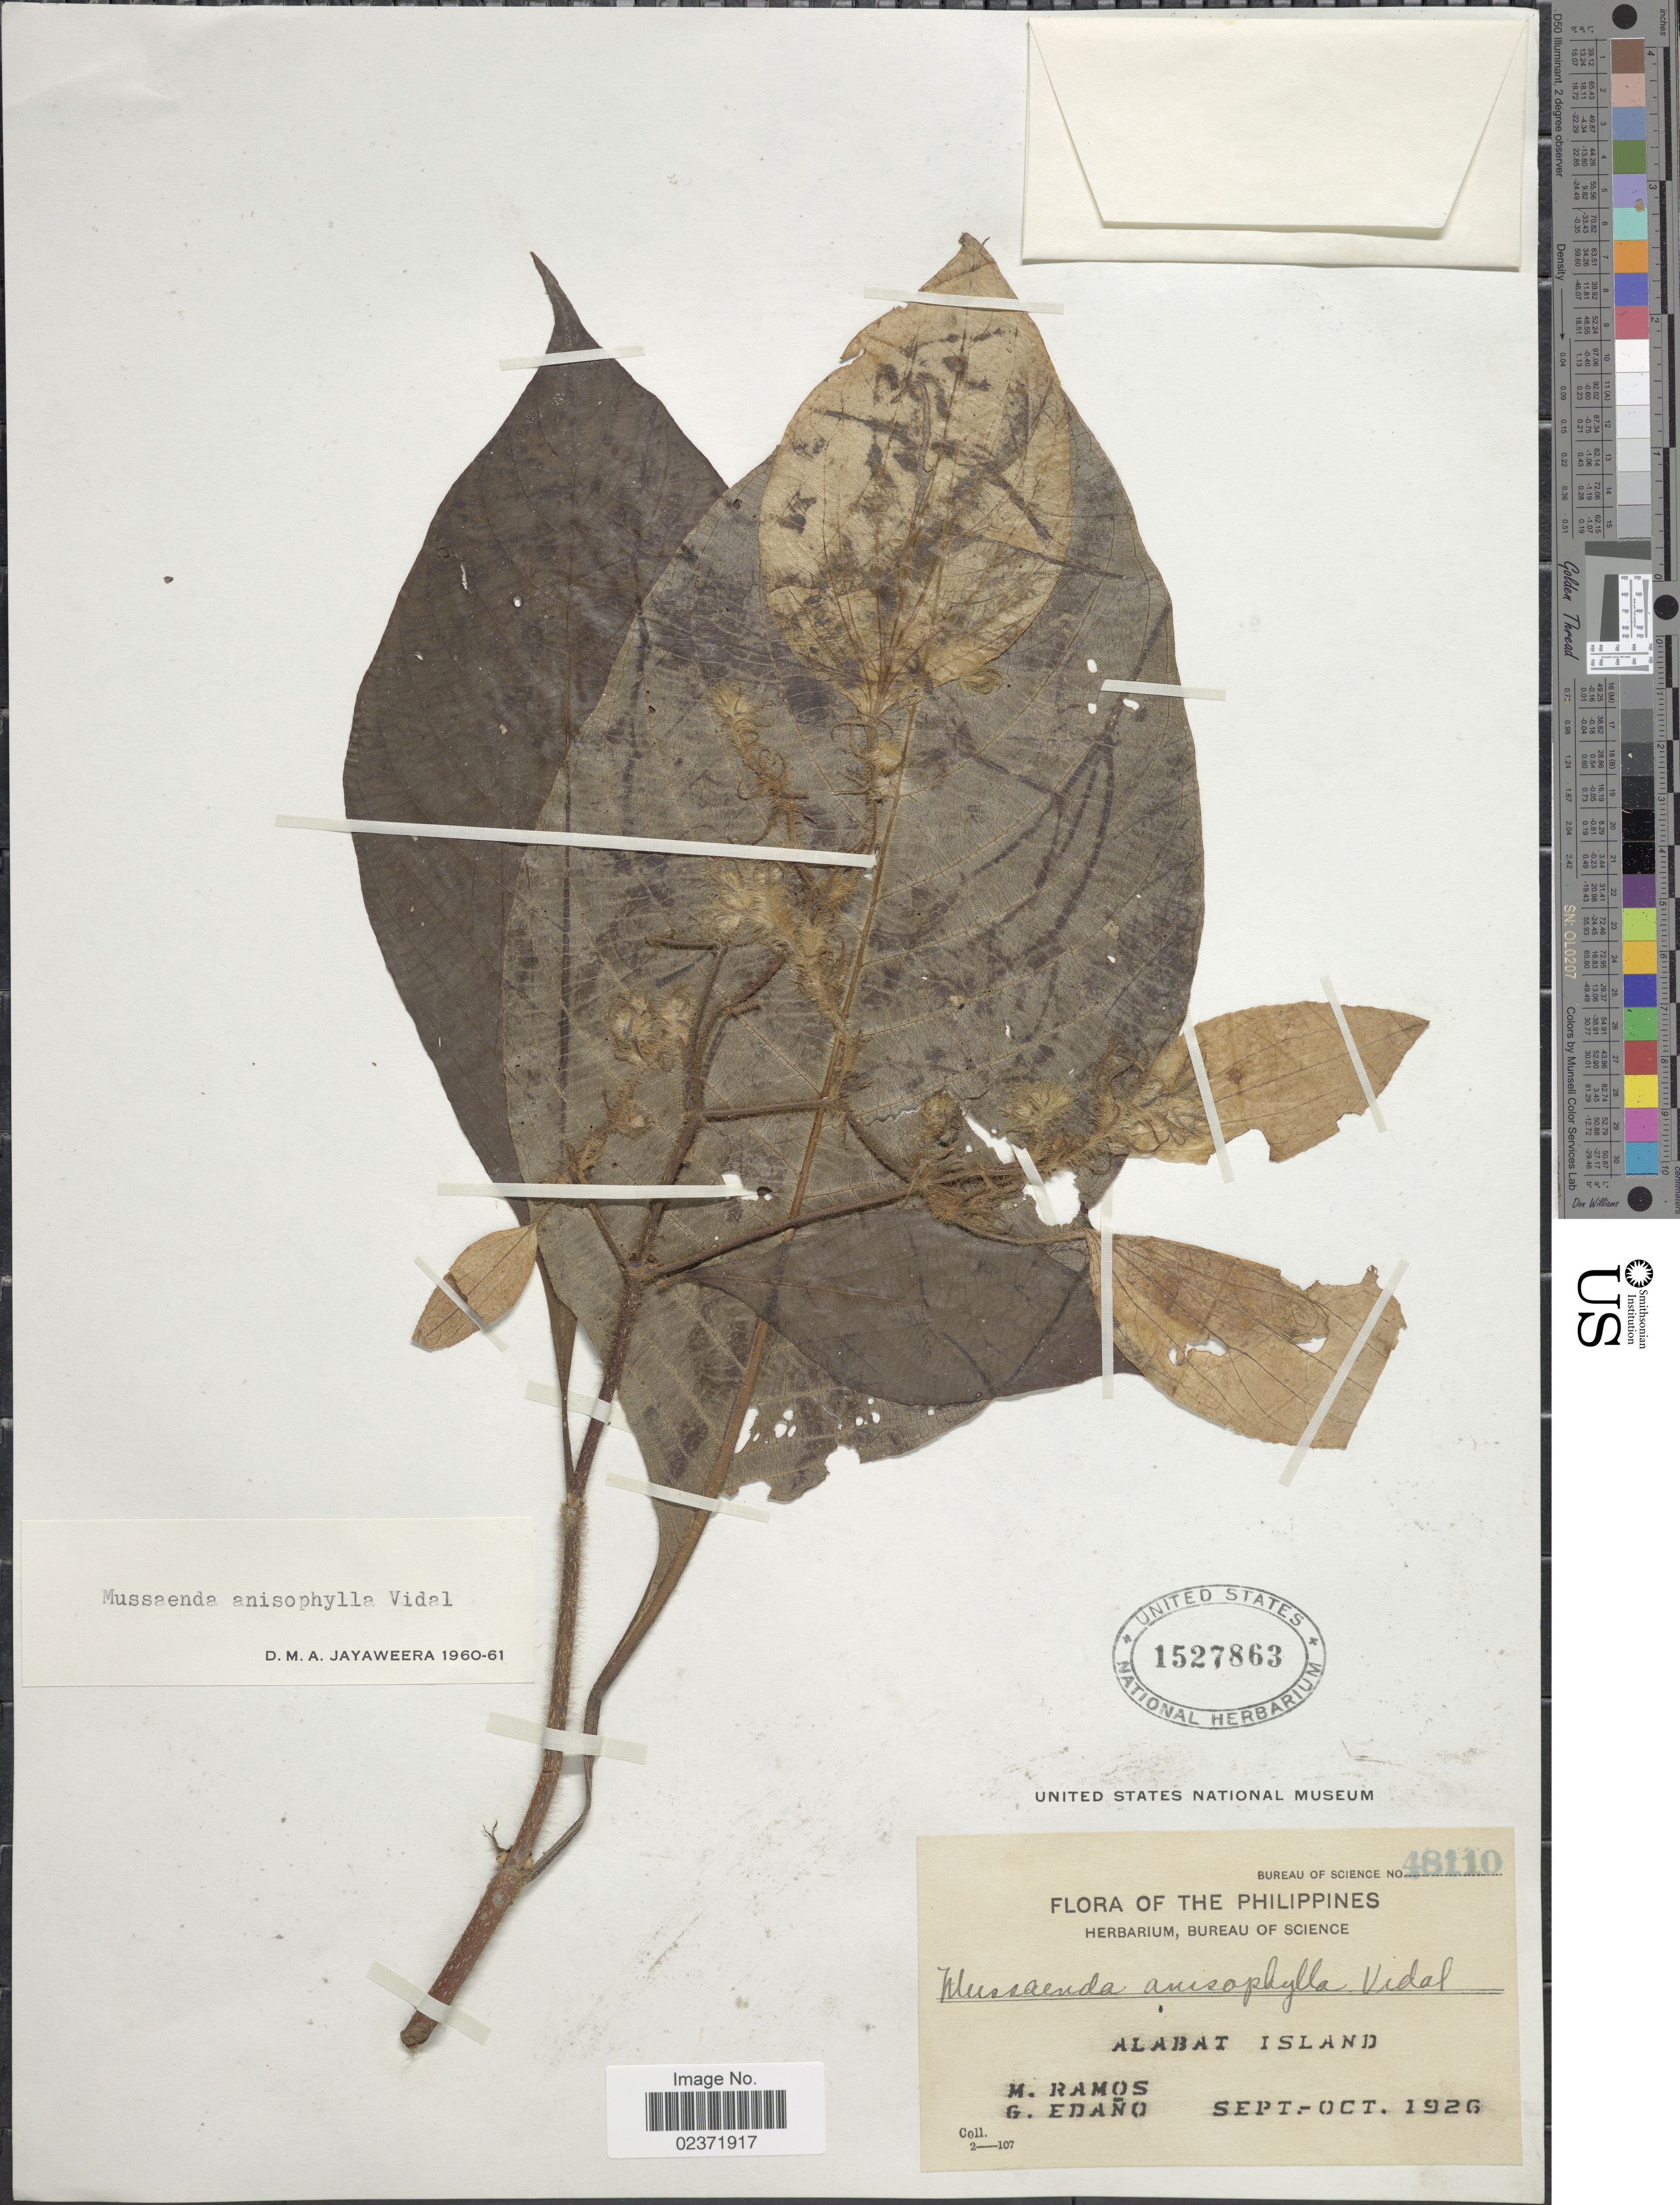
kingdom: Plantae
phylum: Tracheophyta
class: Magnoliopsida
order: Gentianales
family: Rubiaceae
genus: Mussaenda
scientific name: Mussaenda anisophylla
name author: S. Vidal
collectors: M. Ramos & G. Edaño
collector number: Bureau Of Science 48110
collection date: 1926-09/1926-10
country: Philippines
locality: Alabat Island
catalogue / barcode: US 1527863